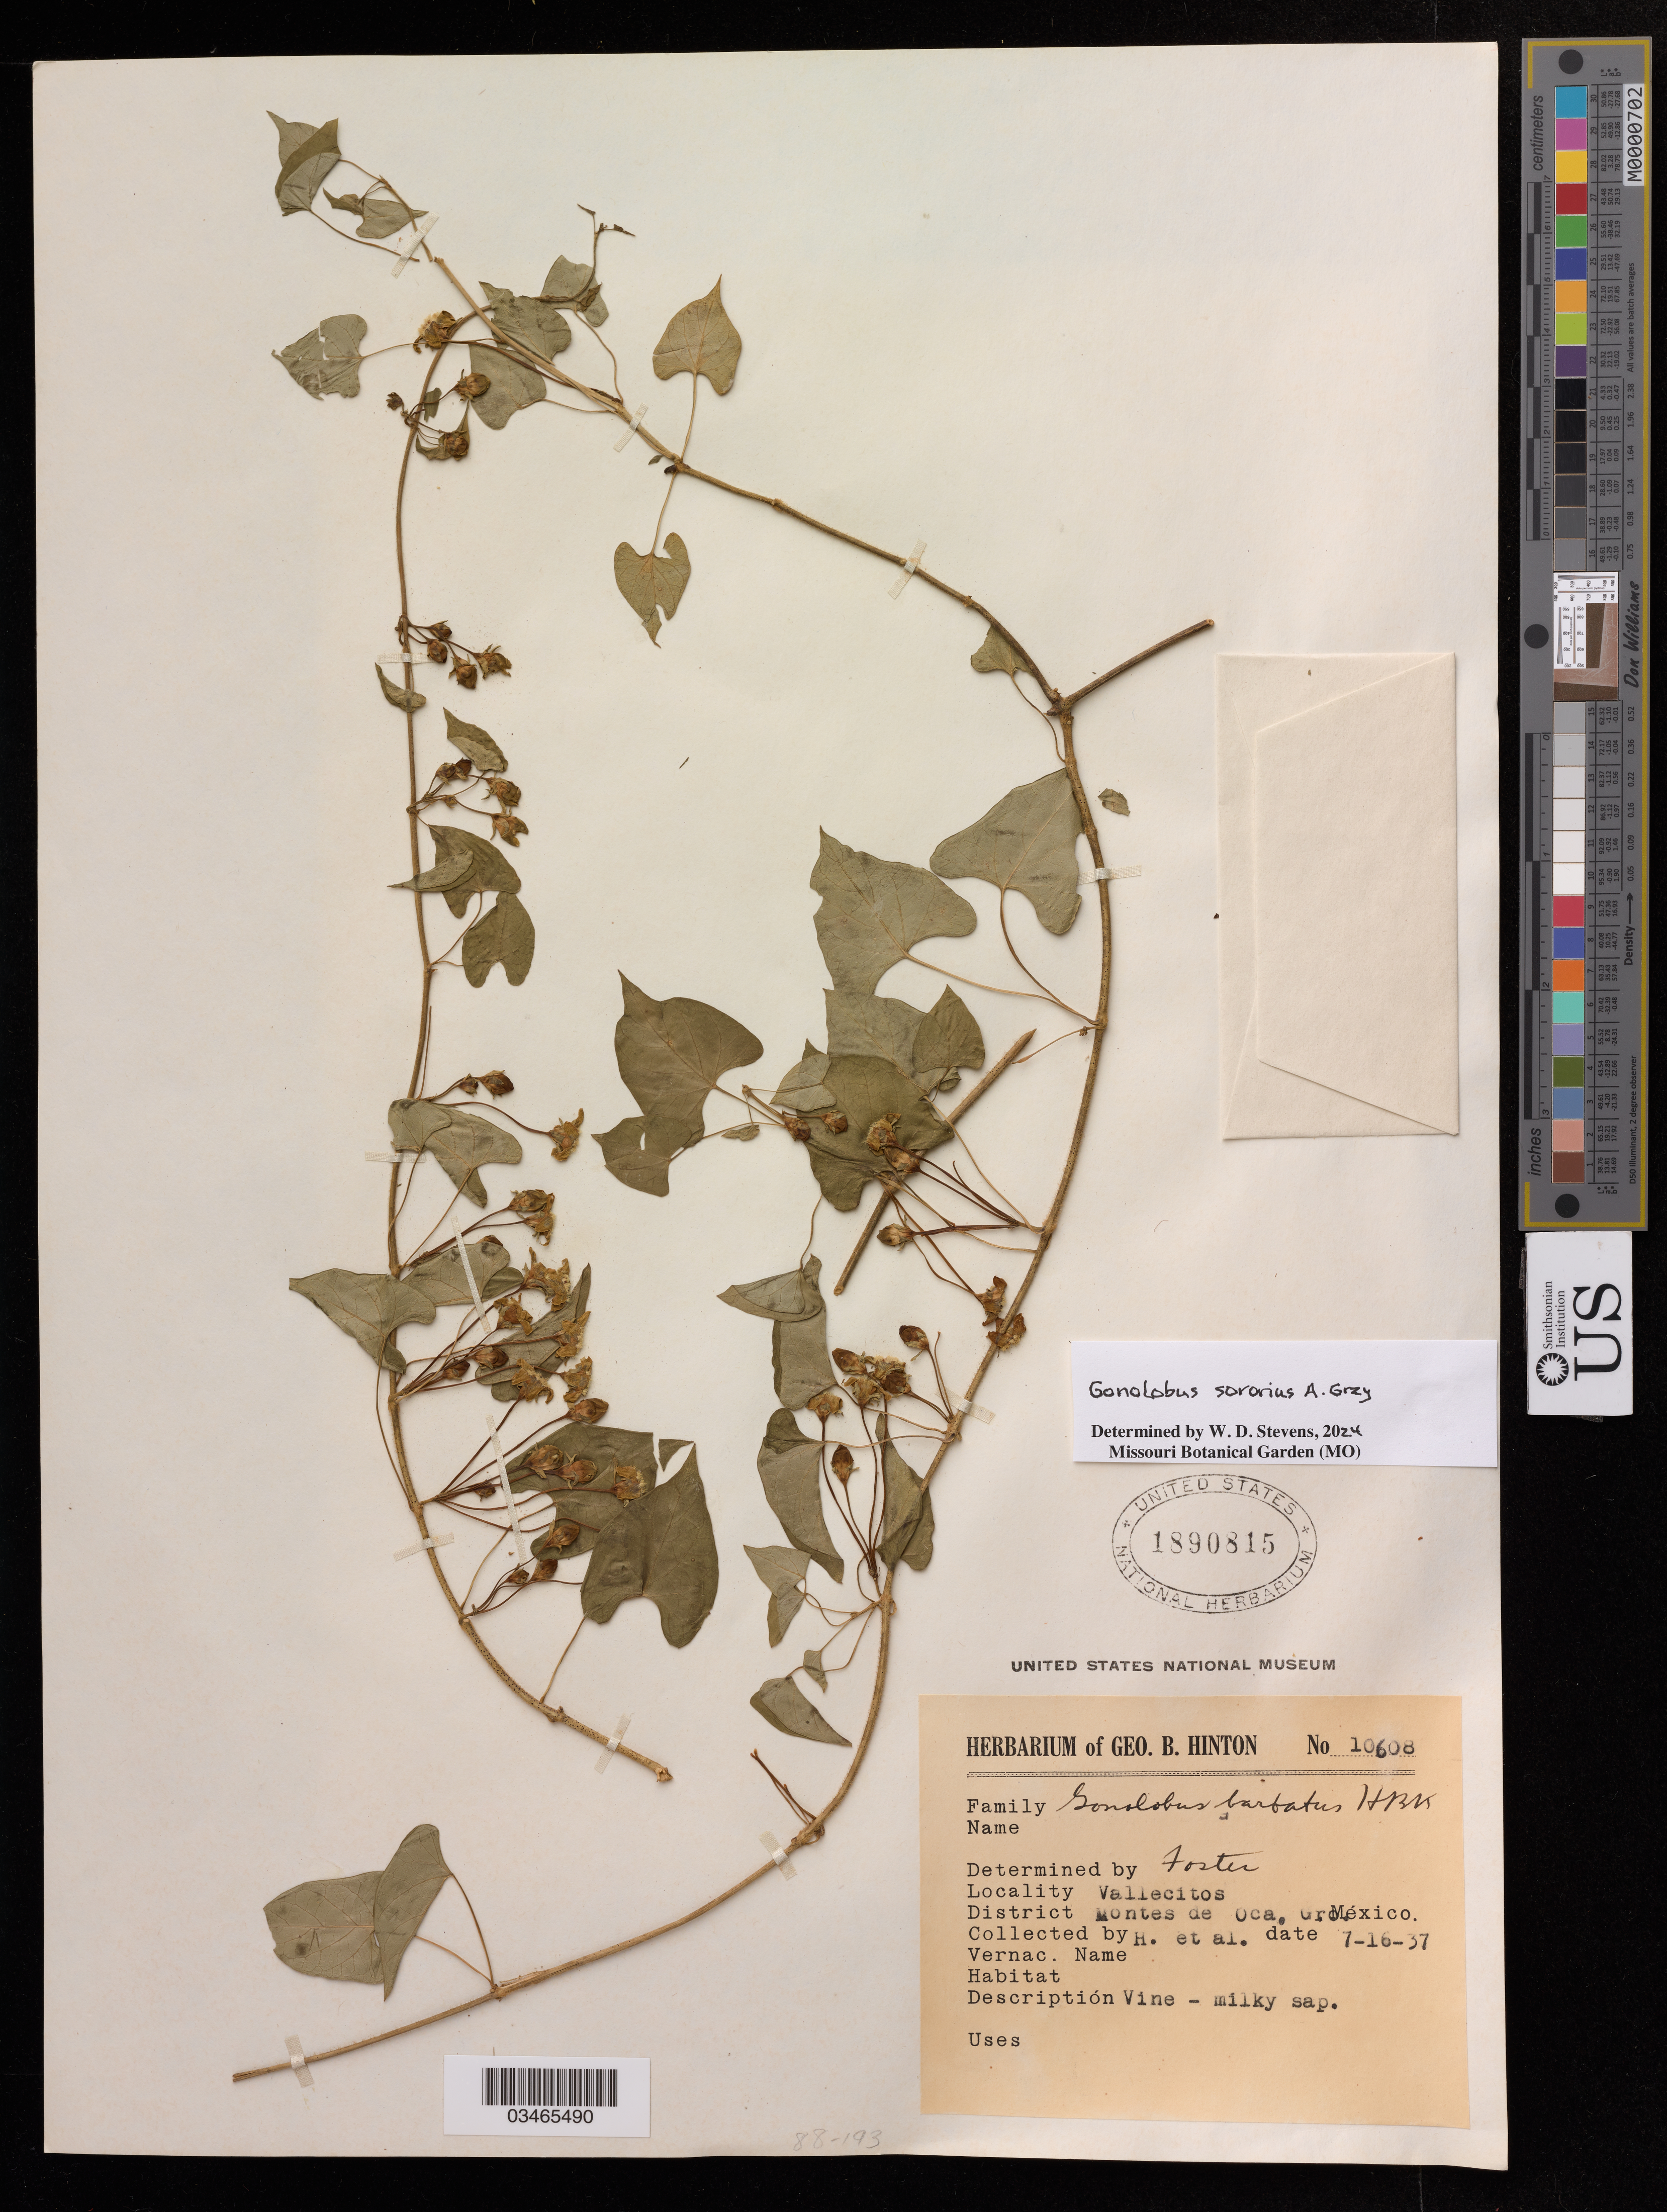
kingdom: Plantae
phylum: Tracheophyta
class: Magnoliopsida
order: Gentianales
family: Apocynaceae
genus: Gonolobus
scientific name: Gonolobus sororius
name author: A. Gray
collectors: G. B. Hinton & et al.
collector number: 10608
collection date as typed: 16 Jul 37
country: Mexico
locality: Vallecitos. Montes de Oca Gro.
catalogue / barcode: US 1890815